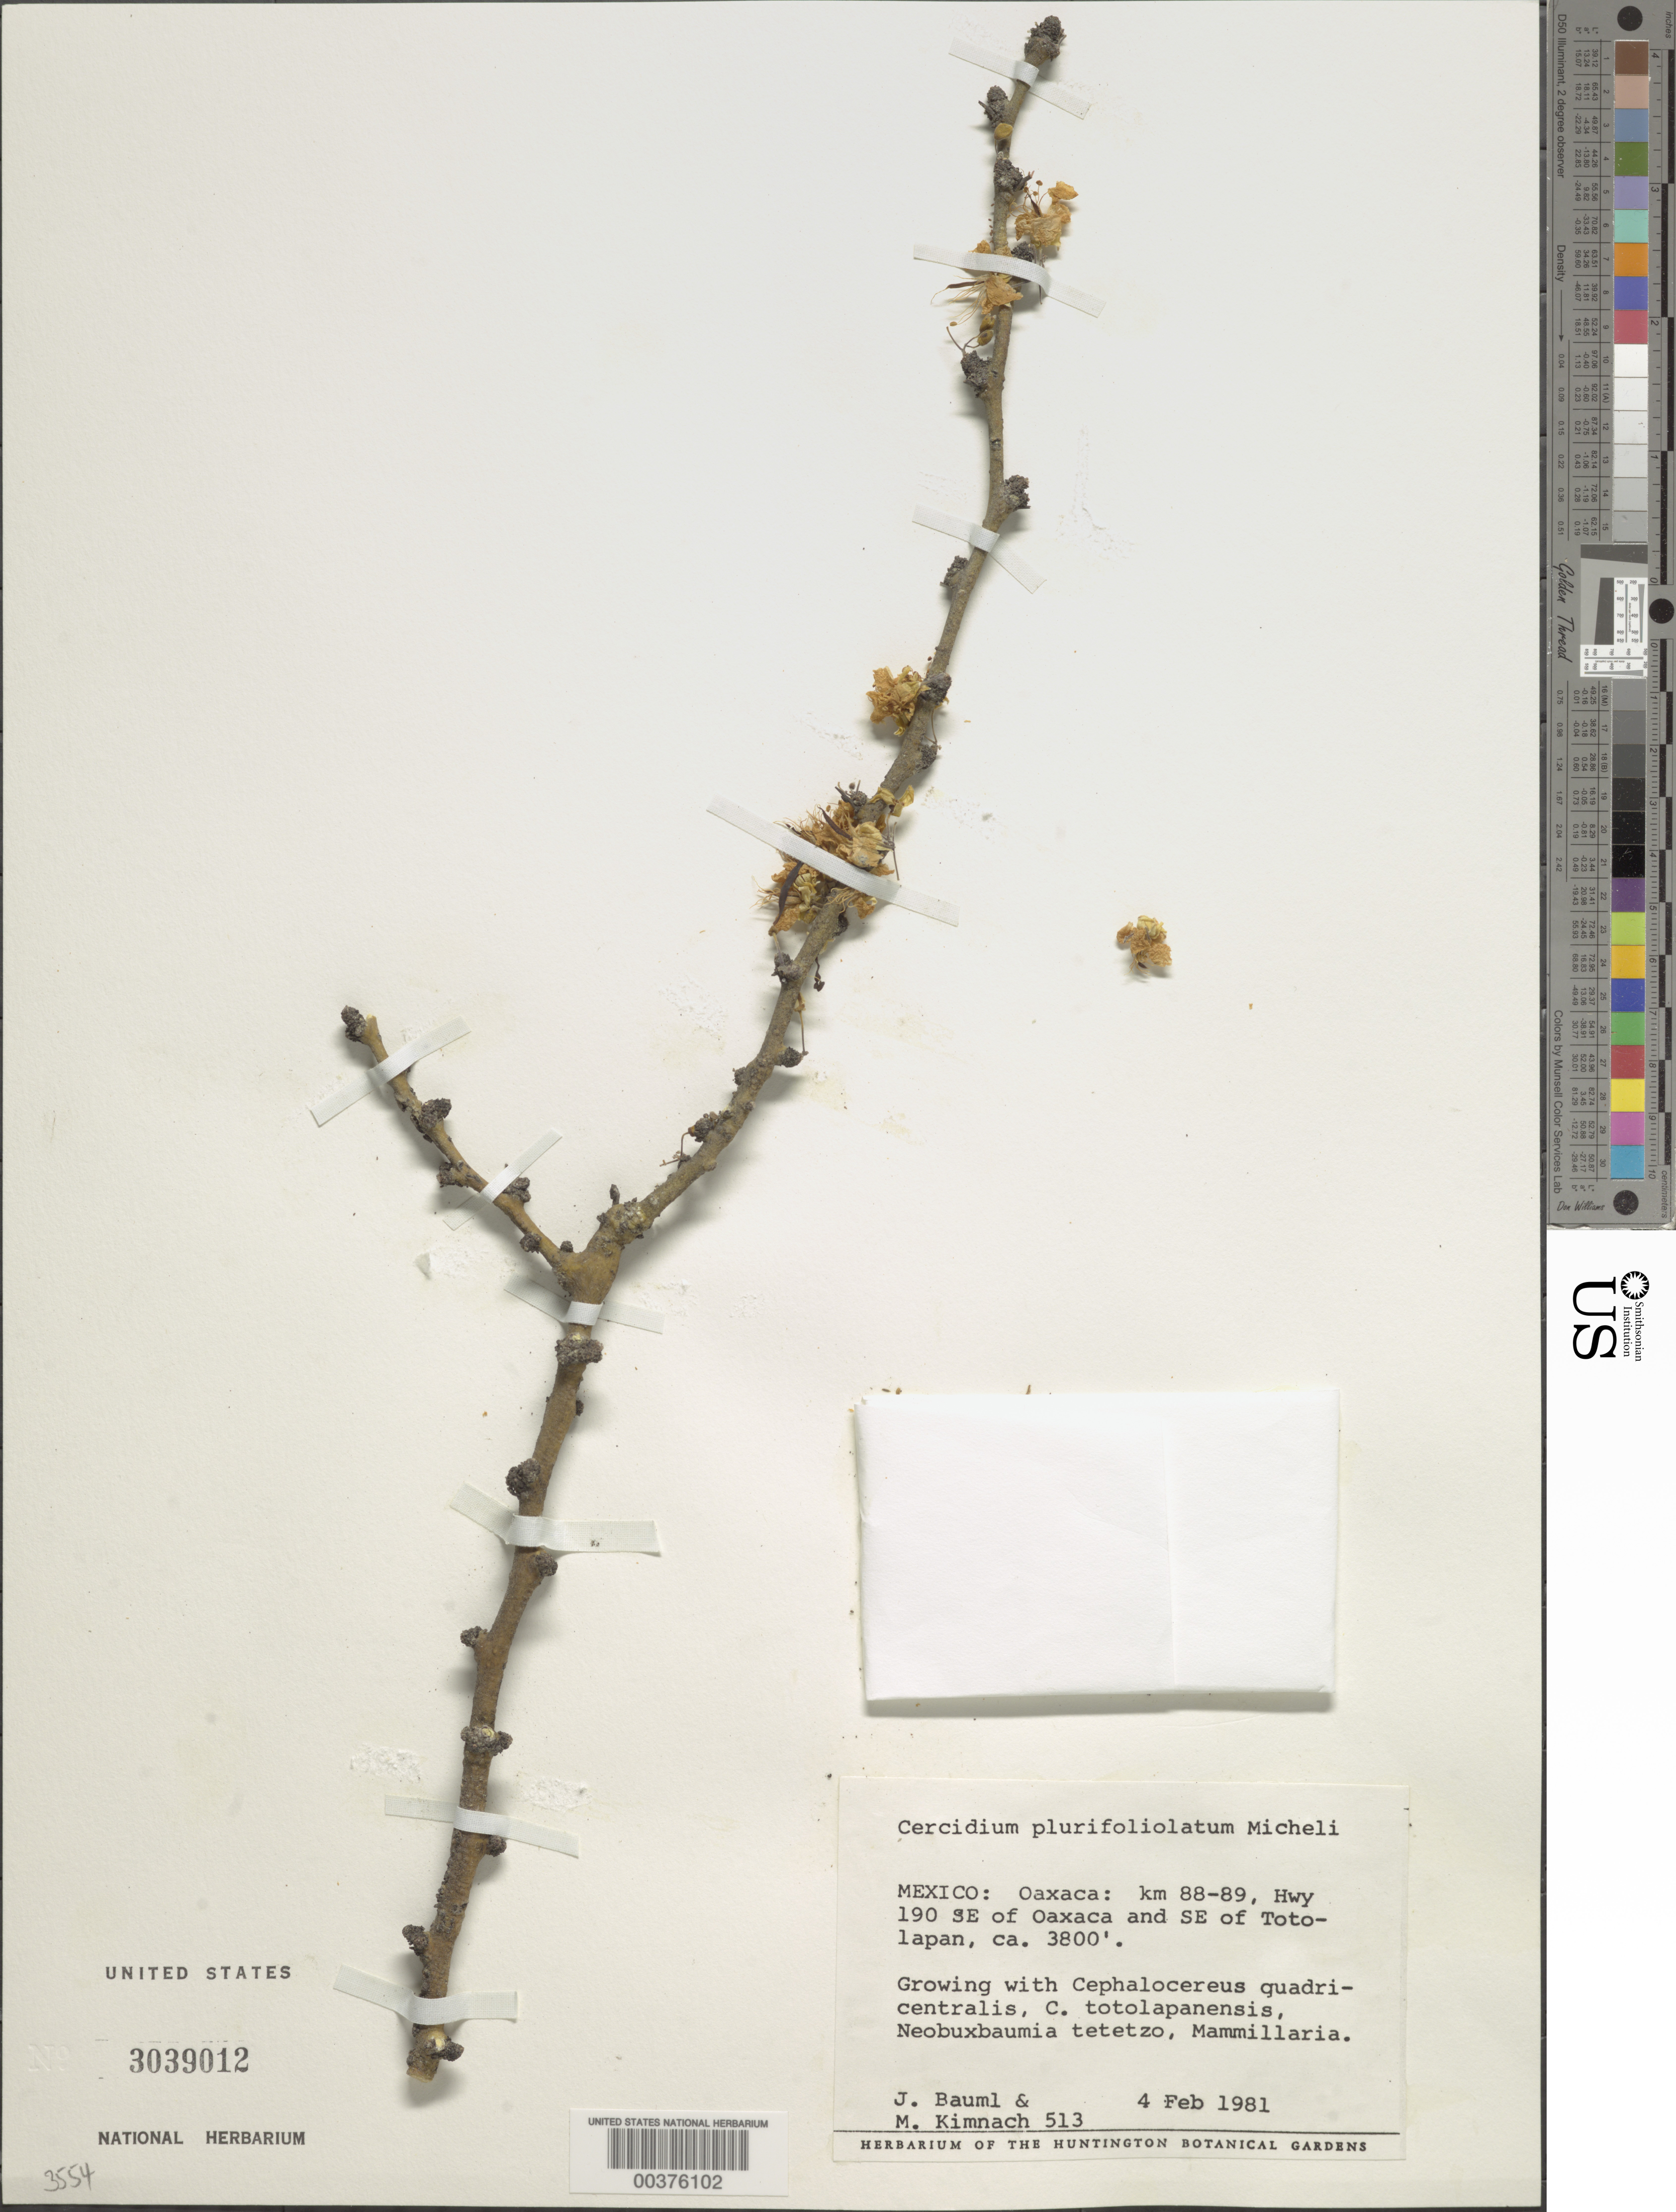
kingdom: Plantae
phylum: Tracheophyta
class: Magnoliopsida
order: Fabales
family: Fabaceae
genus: Parkinsonia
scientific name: Parkinsonia praecox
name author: (Ruiz & Pav.) J.E. Hawkins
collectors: J. Bauml & M. W. Kimnach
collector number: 513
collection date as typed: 04 Feb 1981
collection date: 1981-02-04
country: Mexico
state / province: Oaxaca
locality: Km 88-89, hwy 190 SE of Oaxaca and SE of totolapan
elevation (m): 1158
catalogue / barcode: US 3039012